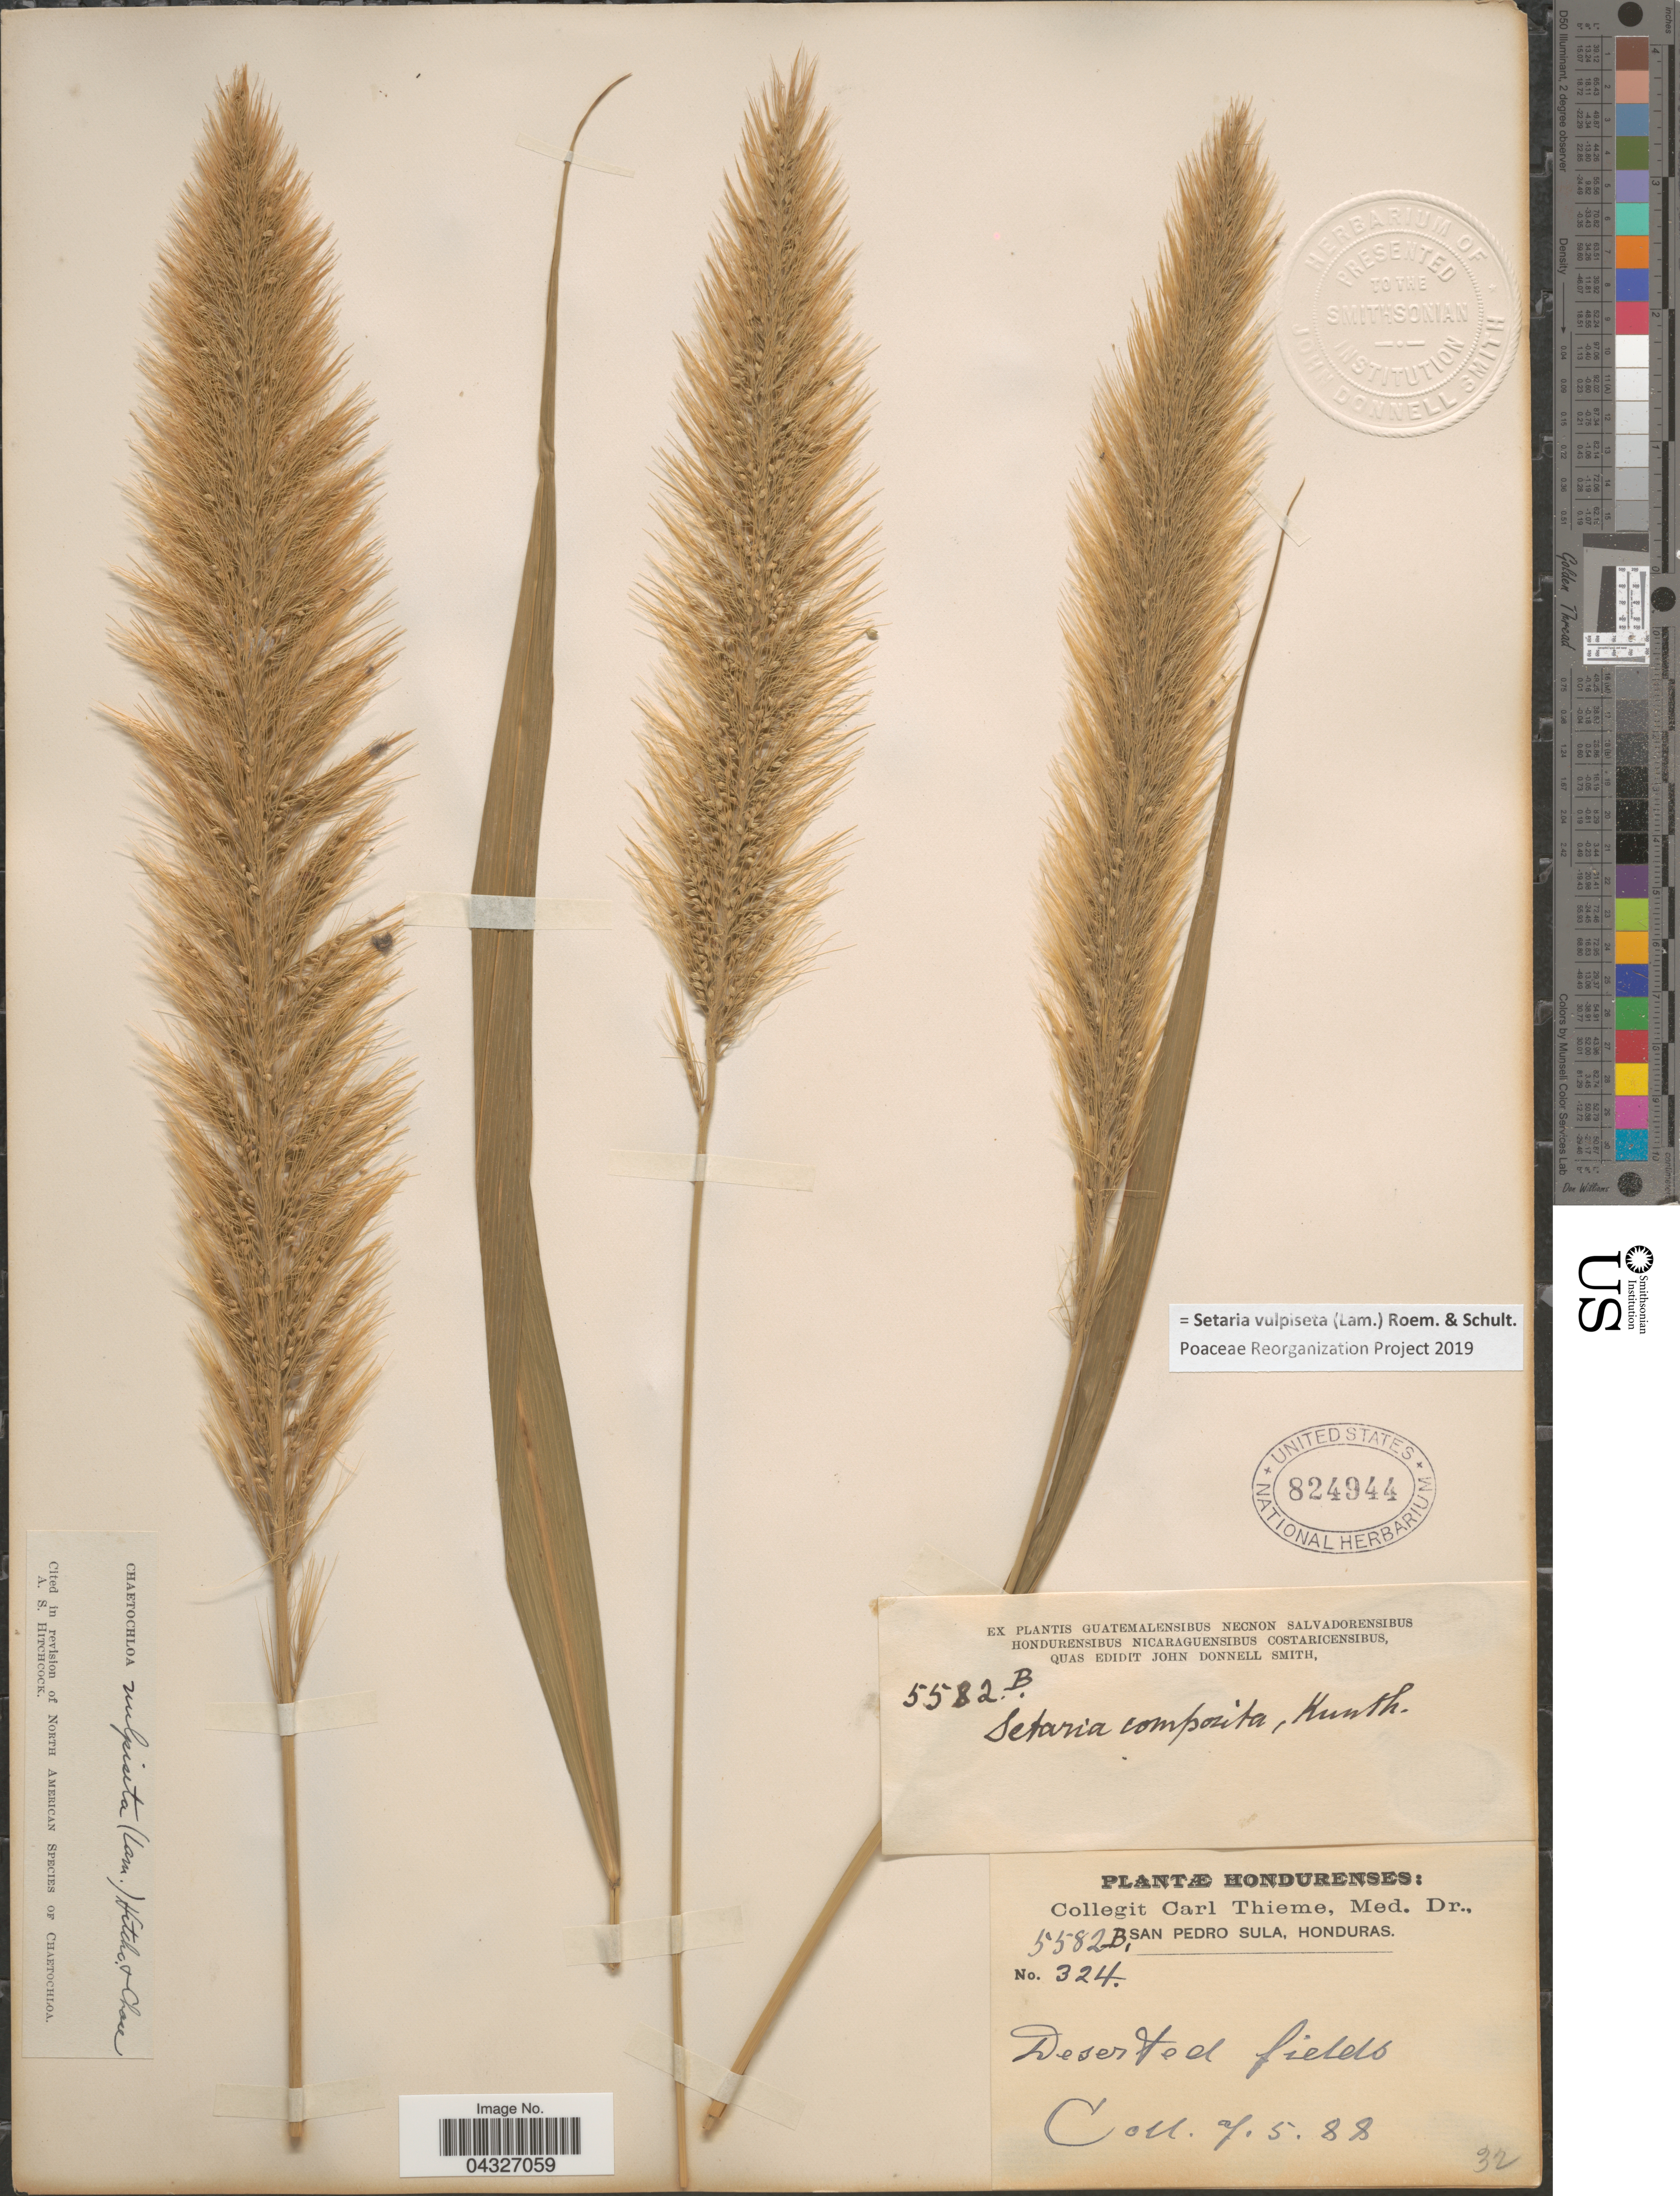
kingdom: Plantae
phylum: Tracheophyta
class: Liliopsida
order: Poales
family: Poaceae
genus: Setaria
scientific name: Setaria vulpiseta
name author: (Lam.) Roem. & Schult.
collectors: C. Thieme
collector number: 5582B/324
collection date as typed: Transcribed d/m/y: 7/5/88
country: Honduras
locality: Deserted fields.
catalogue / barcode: US 824944